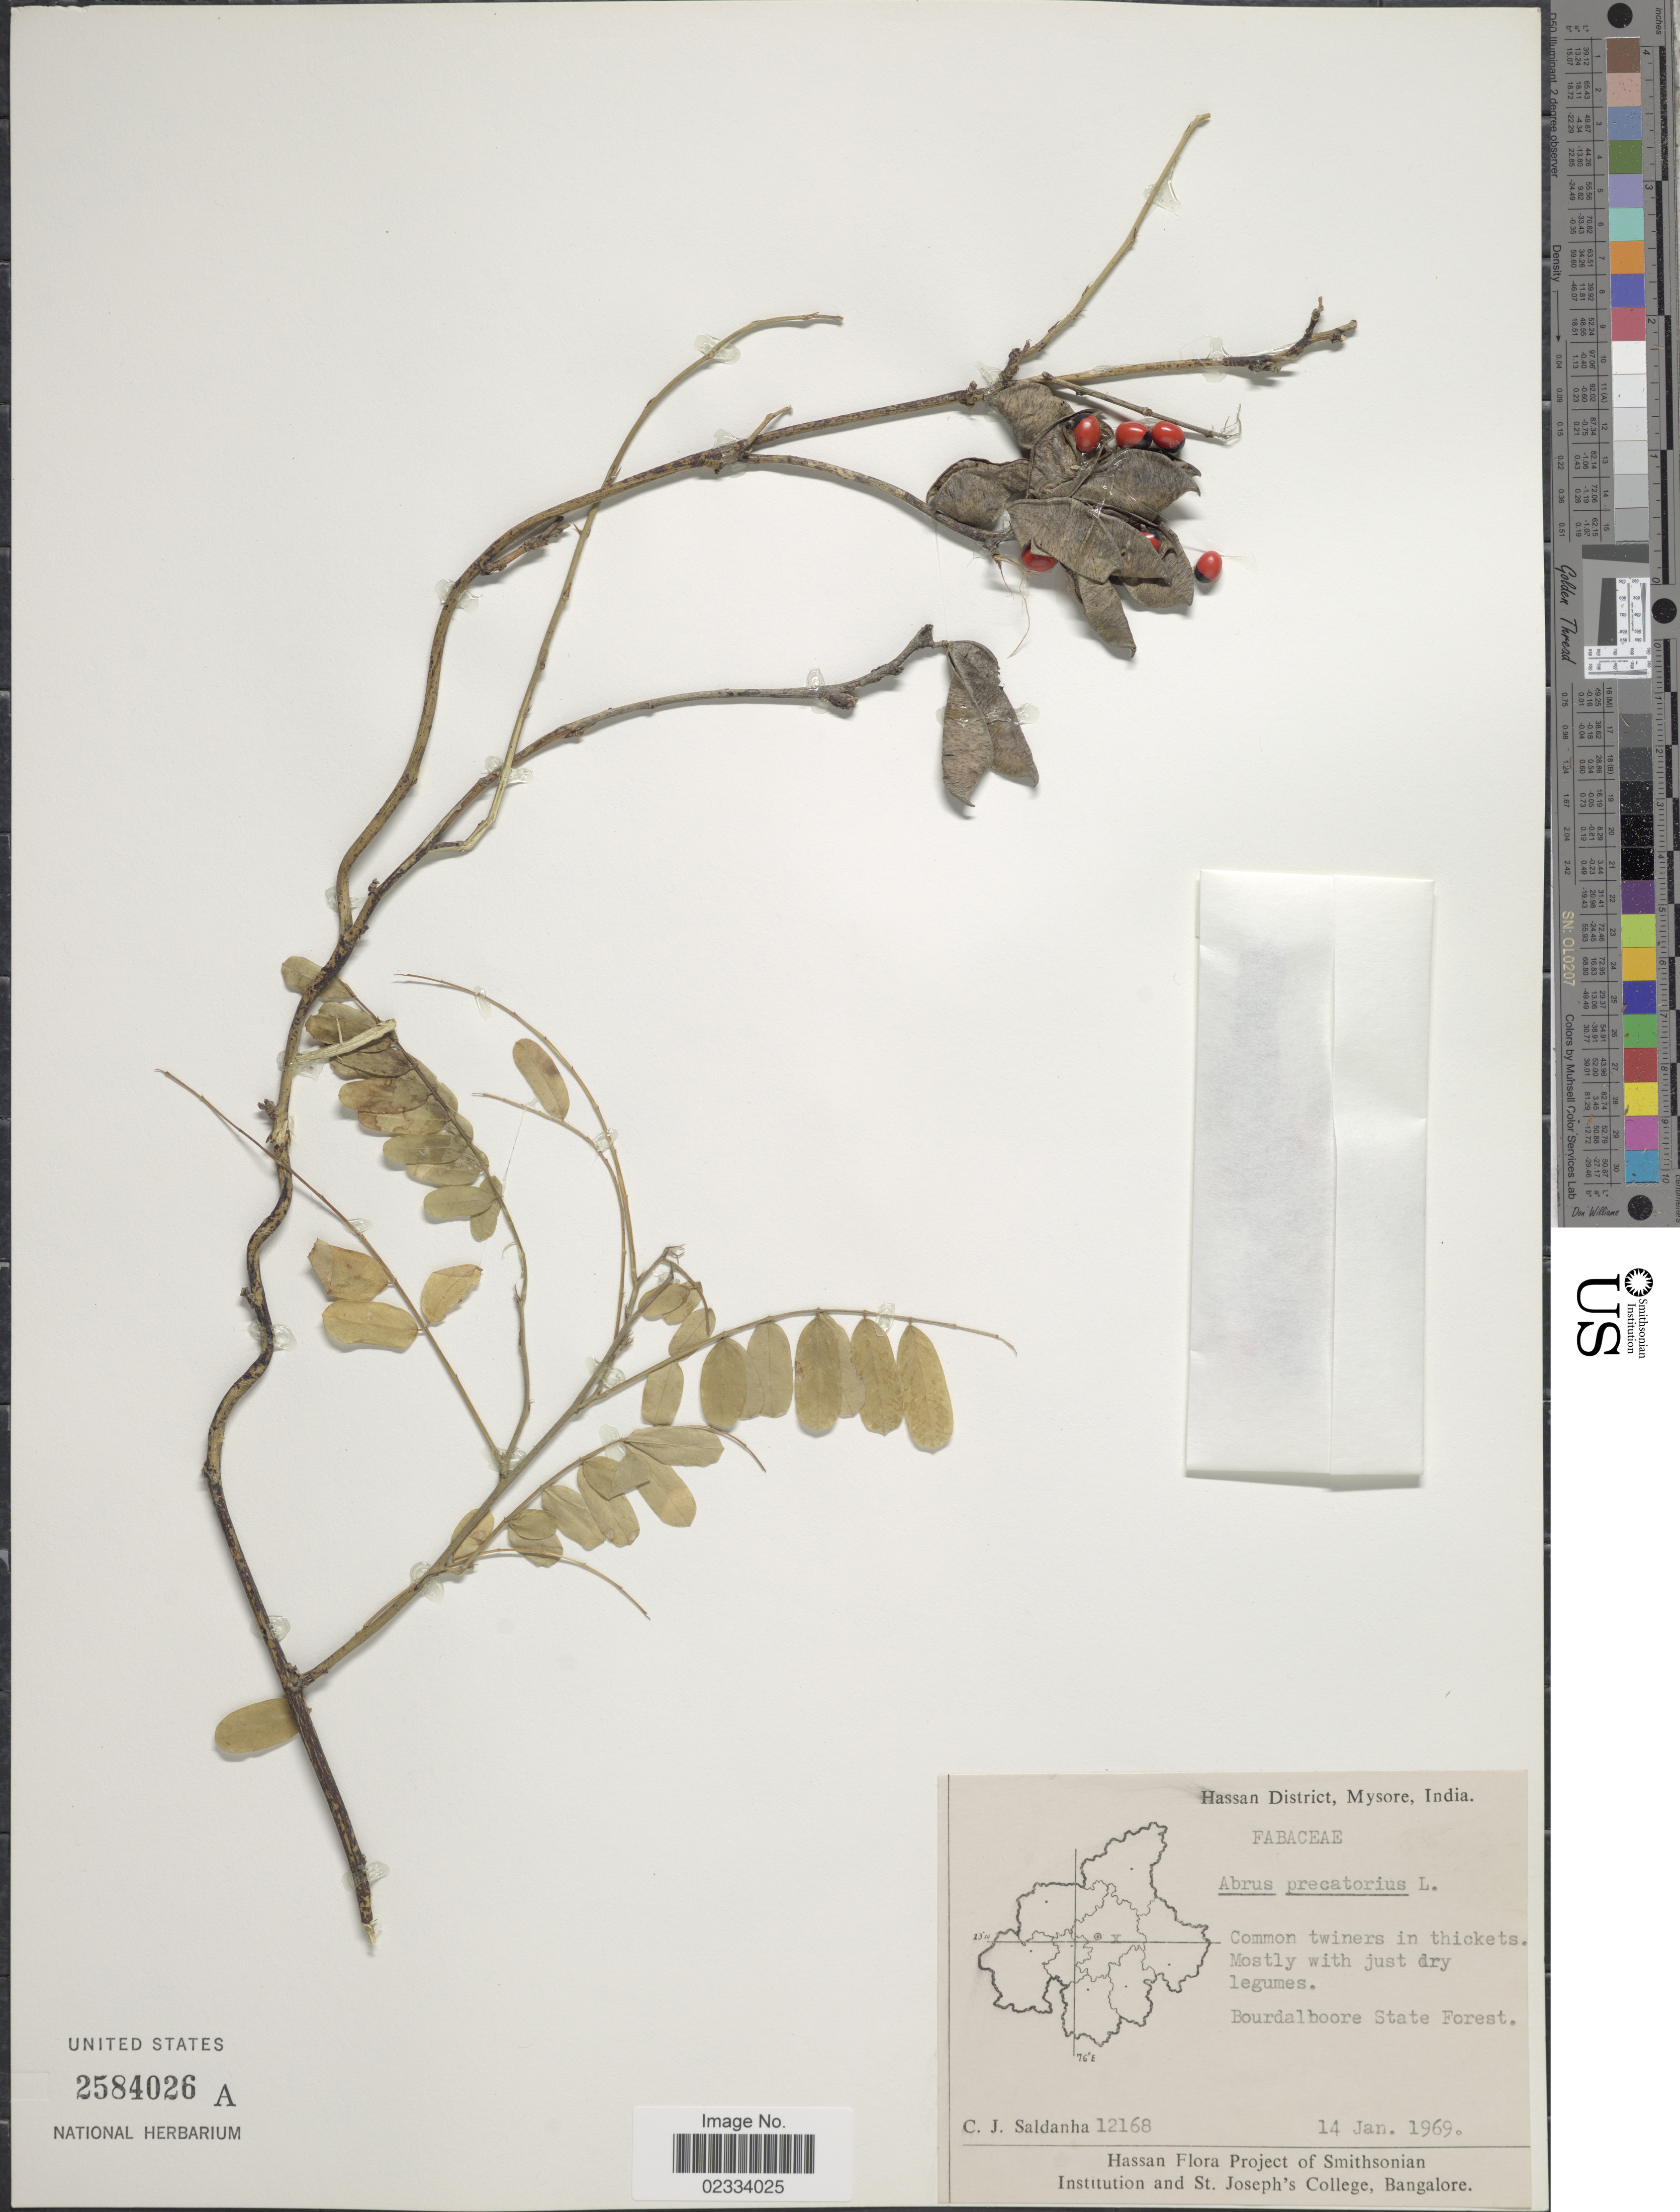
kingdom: Plantae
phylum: Tracheophyta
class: Magnoliopsida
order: Fabales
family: Fabaceae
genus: Abrus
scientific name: Abrus precatorius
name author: L.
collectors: C. J. Saldanha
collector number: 12168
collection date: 1969-01-14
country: India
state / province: Karnataka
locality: Hassan District, Mysore. Bourdalboore State Forest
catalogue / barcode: US 2584026A